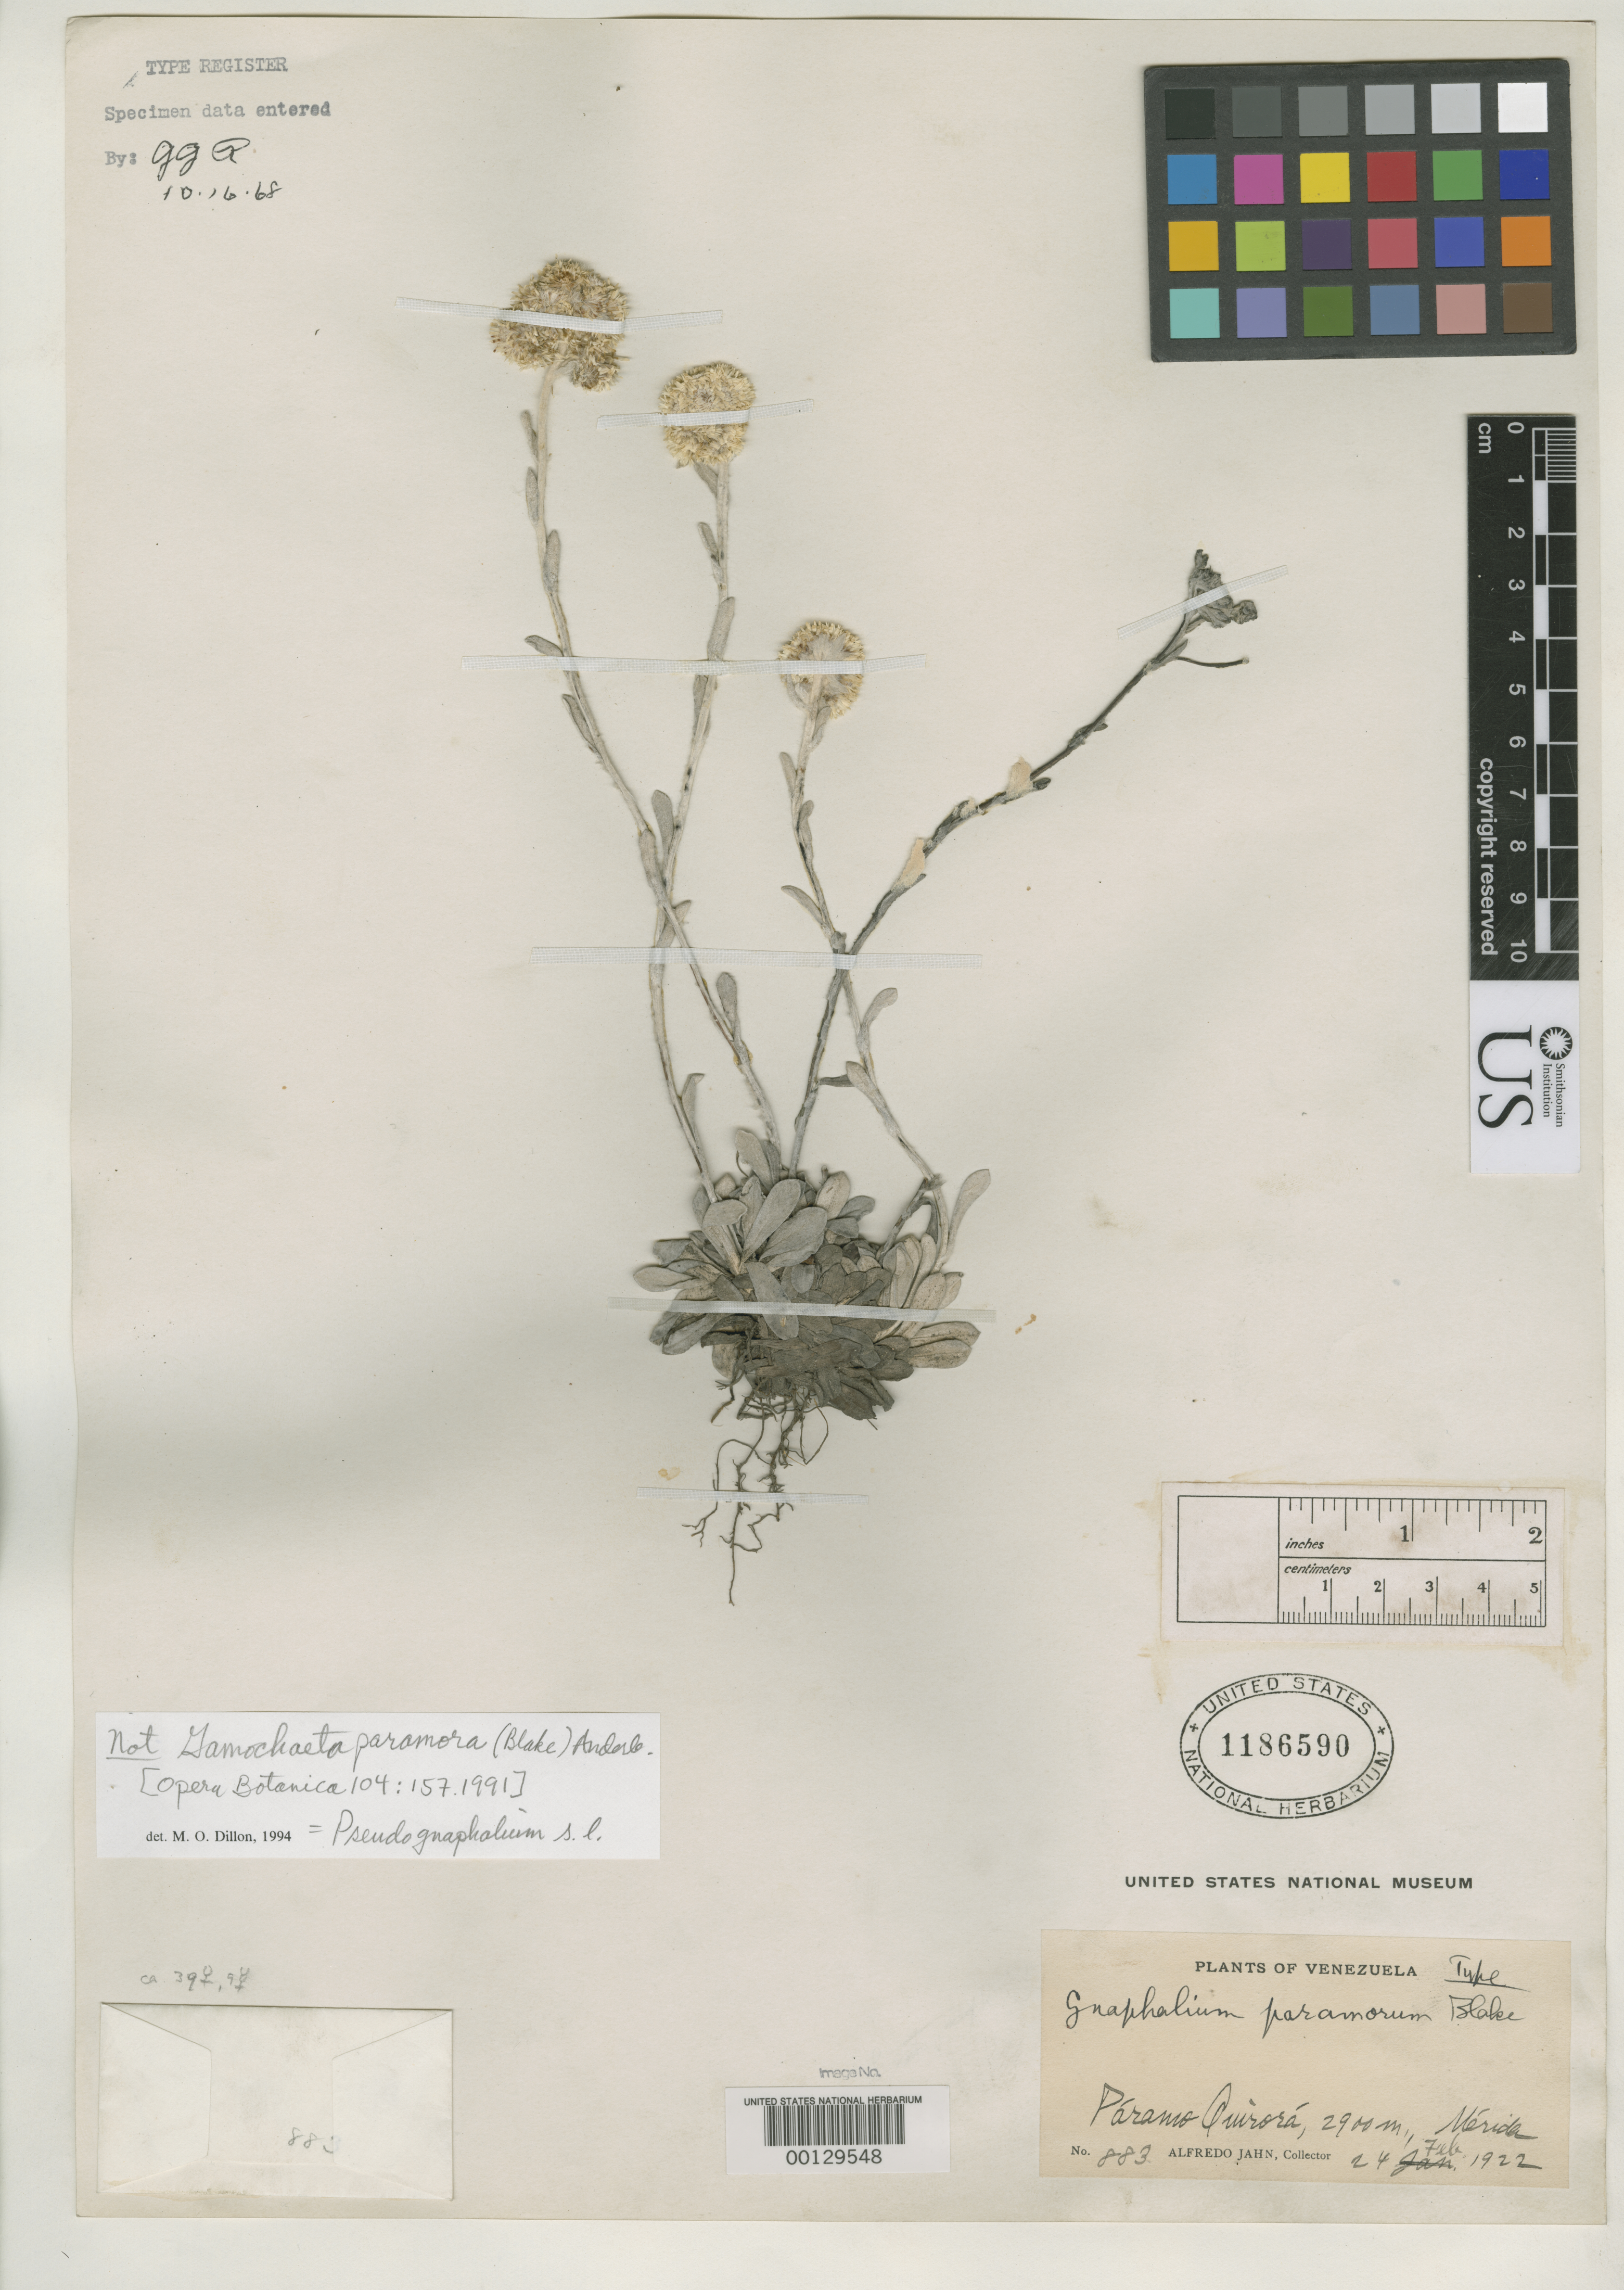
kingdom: Plantae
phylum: Tracheophyta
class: Magnoliopsida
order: Asterales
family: Asteraceae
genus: Gnaphalium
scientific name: Gnaphalium paramorum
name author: S.F. Blake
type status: Holotype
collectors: A. Jahn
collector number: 883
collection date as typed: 24 Feb 1922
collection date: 1922-02-24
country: Venezuela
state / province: Mérida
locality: Páramo Quirora.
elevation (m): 2900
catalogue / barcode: US 1186590